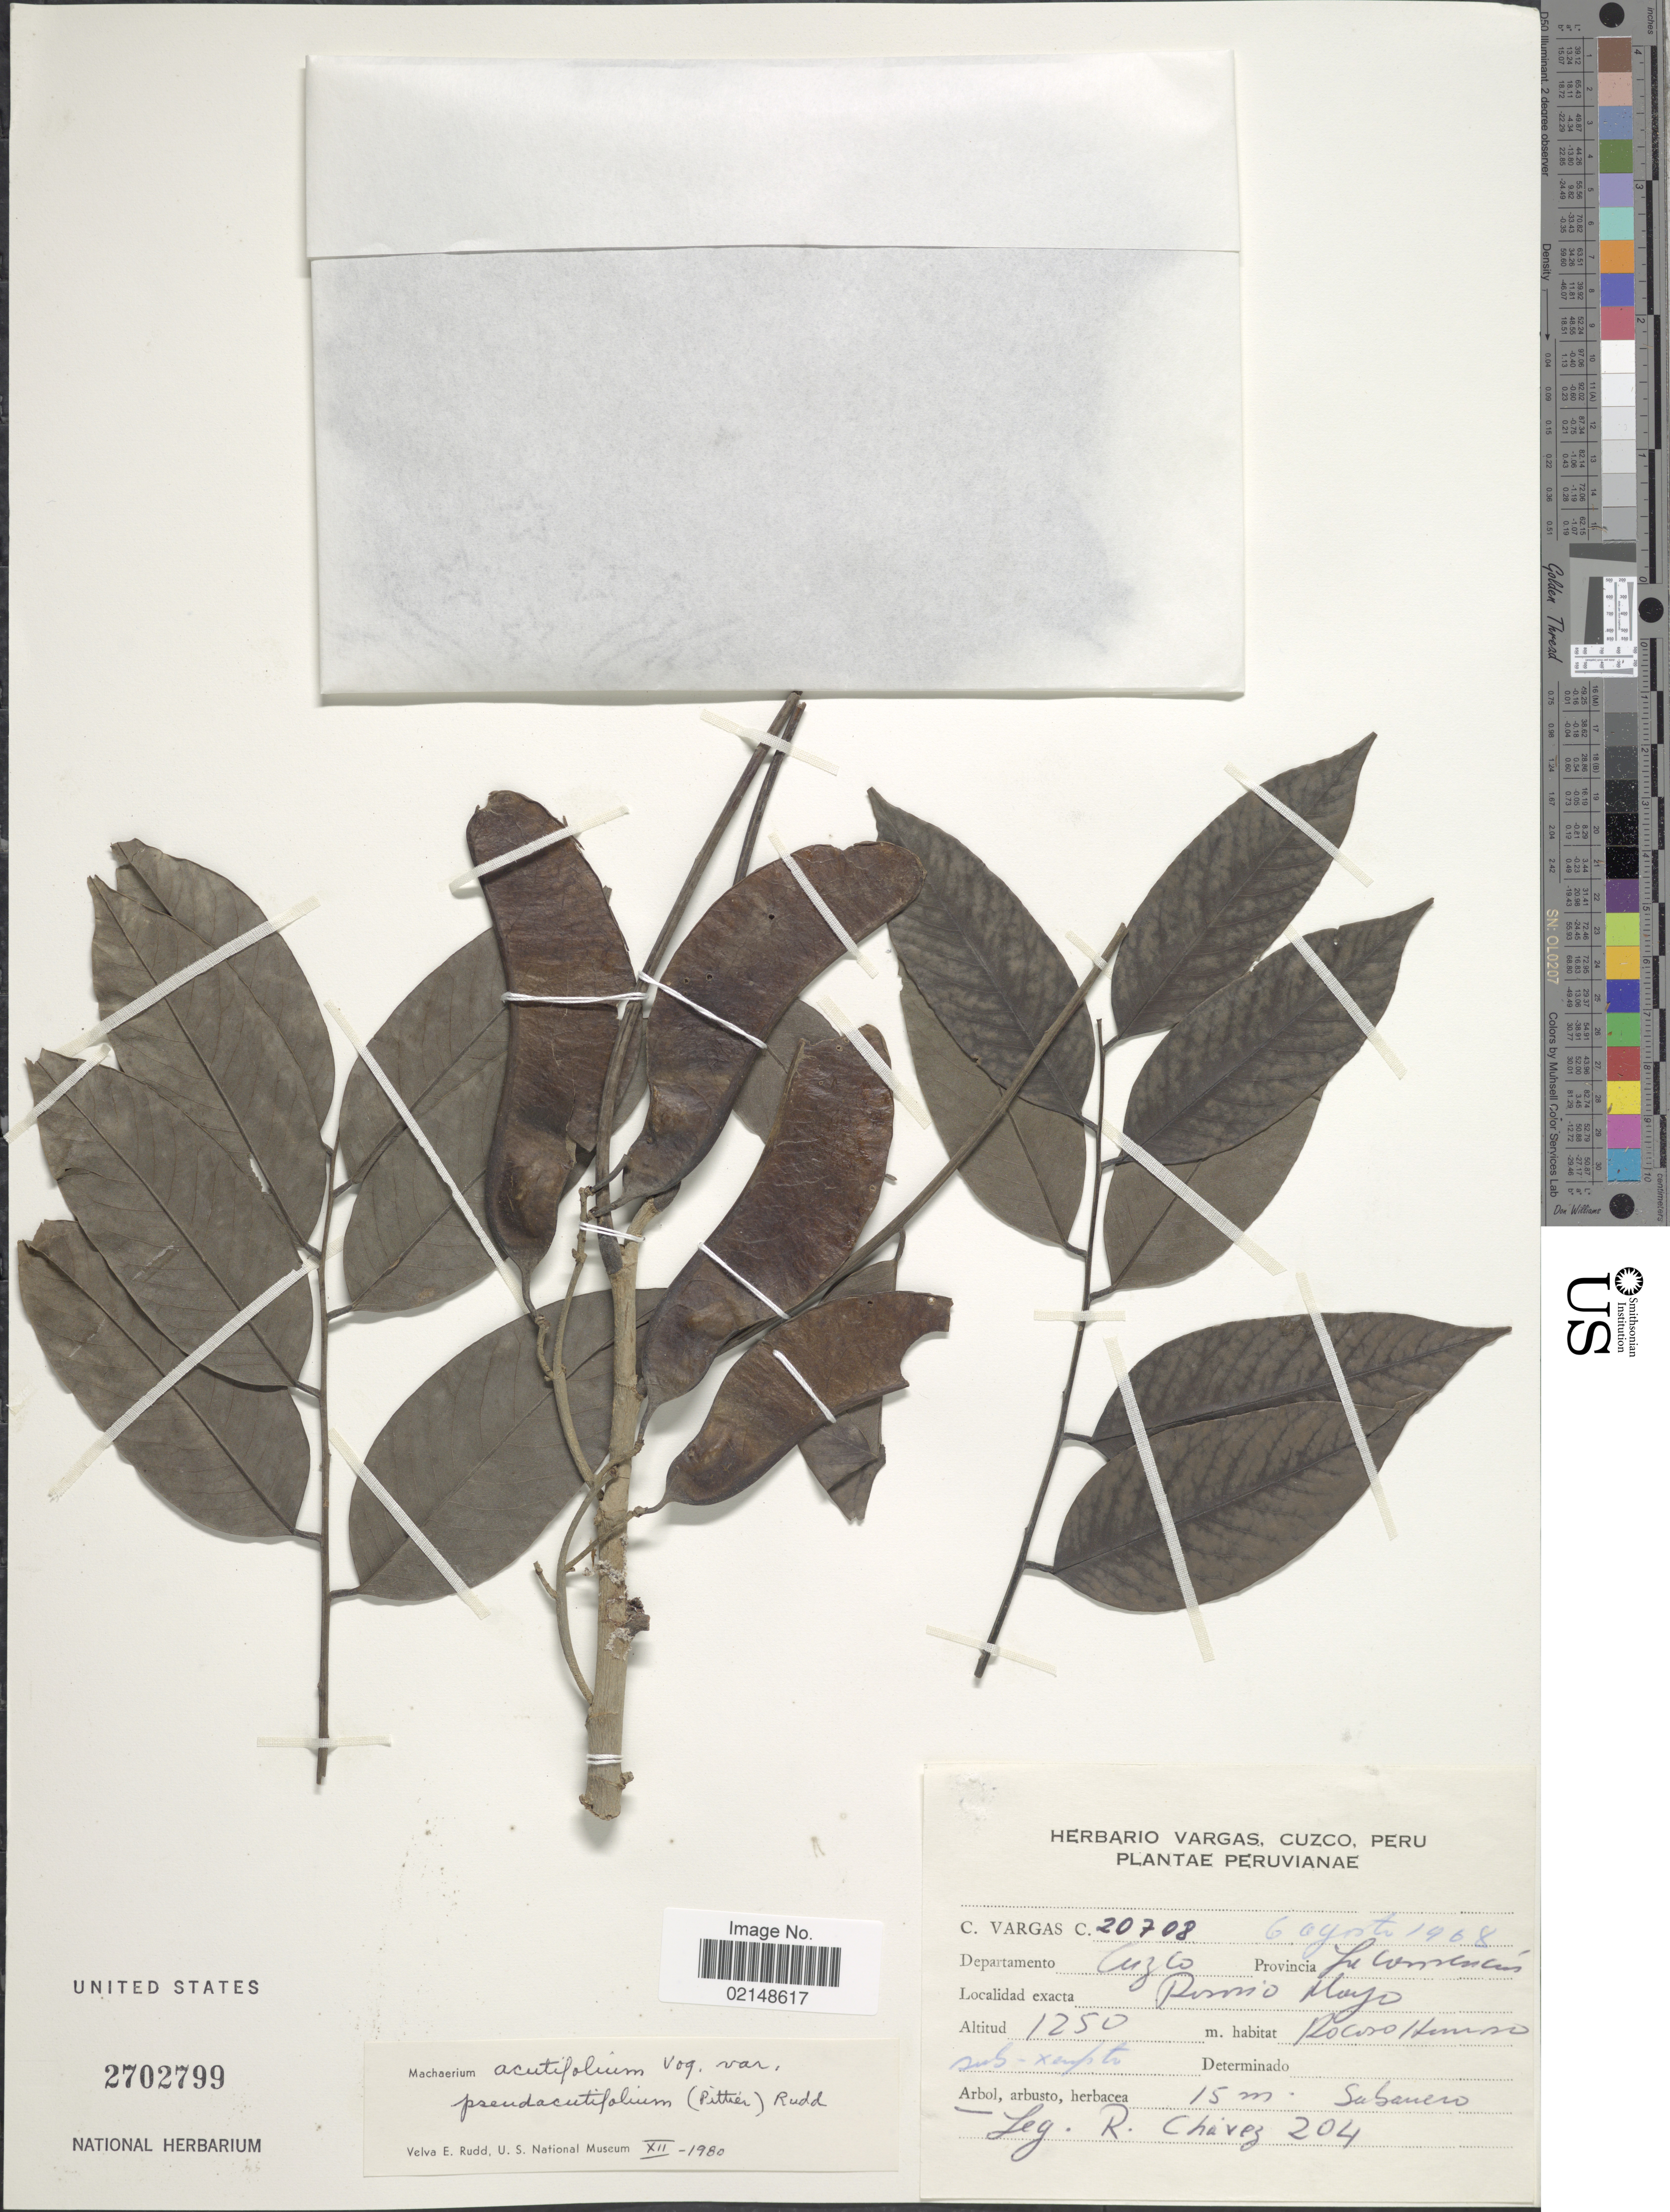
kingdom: Plantae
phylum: Tracheophyta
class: Magnoliopsida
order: Fabales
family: Fabaceae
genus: Machaerium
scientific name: Machaerium acutifolium var. pseudacutifolium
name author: (Pittier) Rudd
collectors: R. Chávez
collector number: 204/20708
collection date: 1908-08-06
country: Peru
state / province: Cusco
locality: Rosario Mayo, Provincia La Convención, Departamento Cuzco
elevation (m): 1250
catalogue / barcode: US 2702799